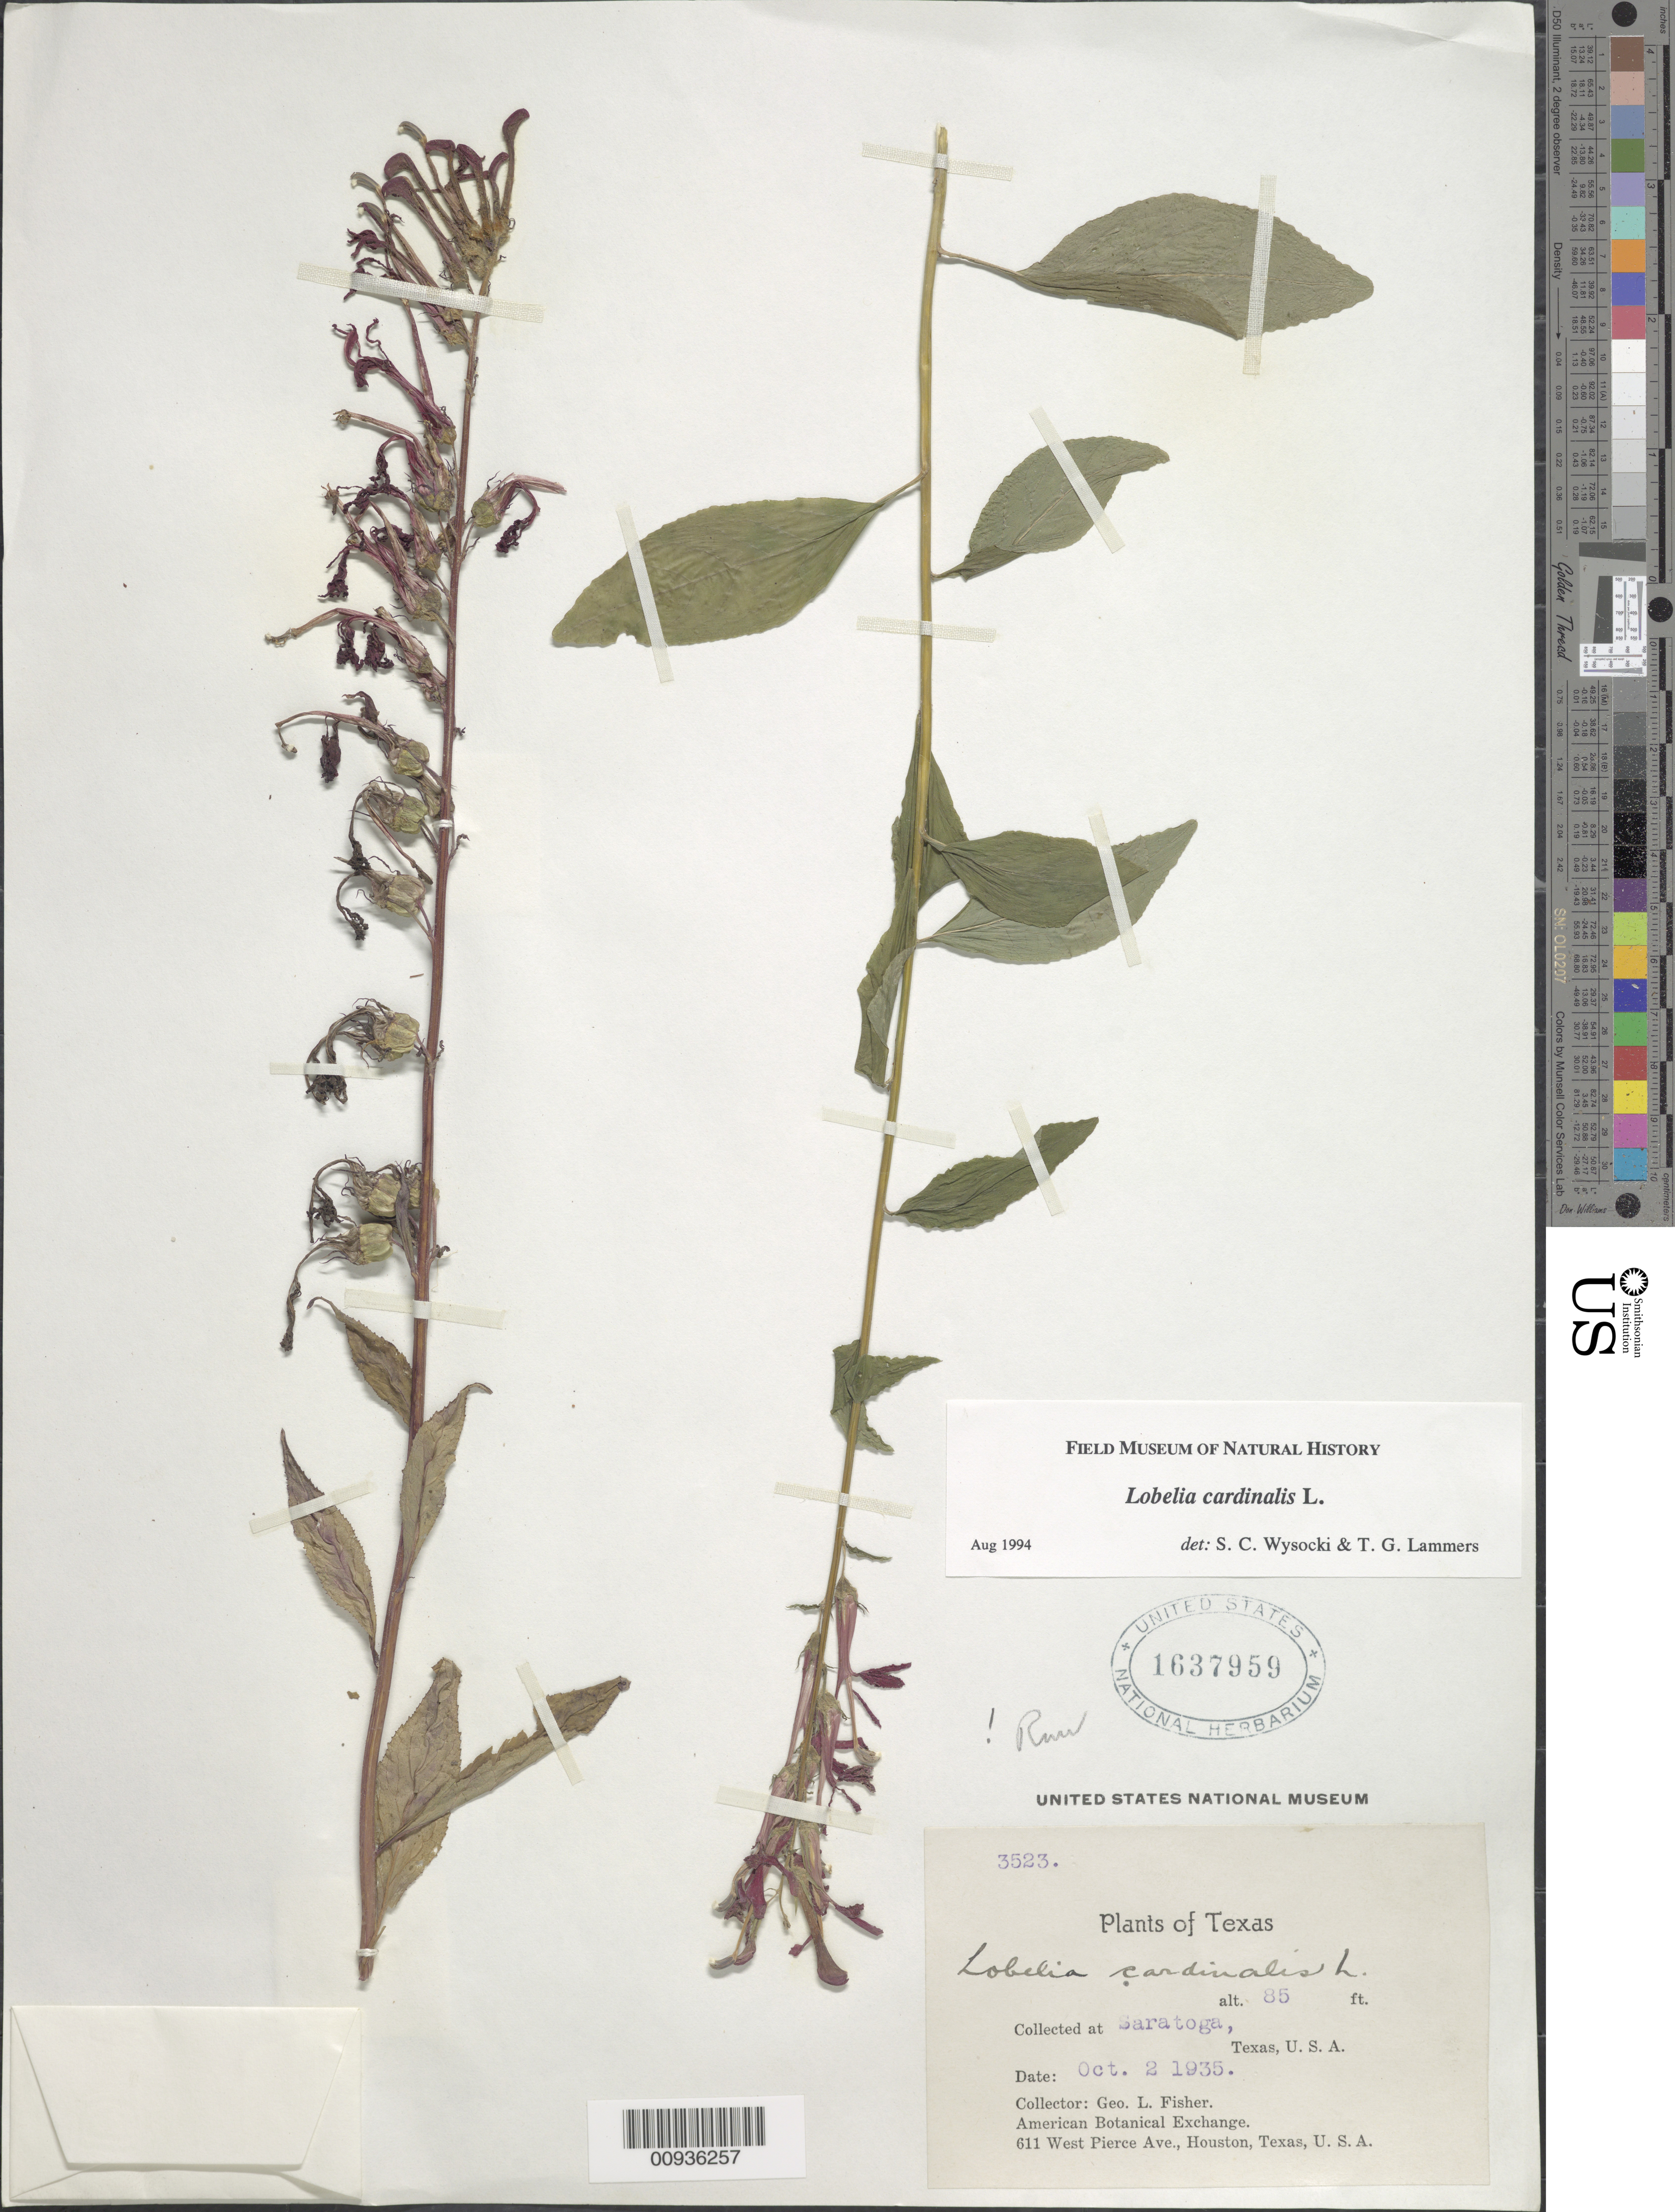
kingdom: Plantae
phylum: Tracheophyta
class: Magnoliopsida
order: Asterales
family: Campanulaceae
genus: Lobelia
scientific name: Lobelia cardinalis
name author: L.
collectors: G. L. Fisher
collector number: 3523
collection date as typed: Oct. 2, 1935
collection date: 1935-10-02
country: United States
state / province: Texas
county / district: Hardin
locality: Saratoga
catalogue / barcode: US 1637959